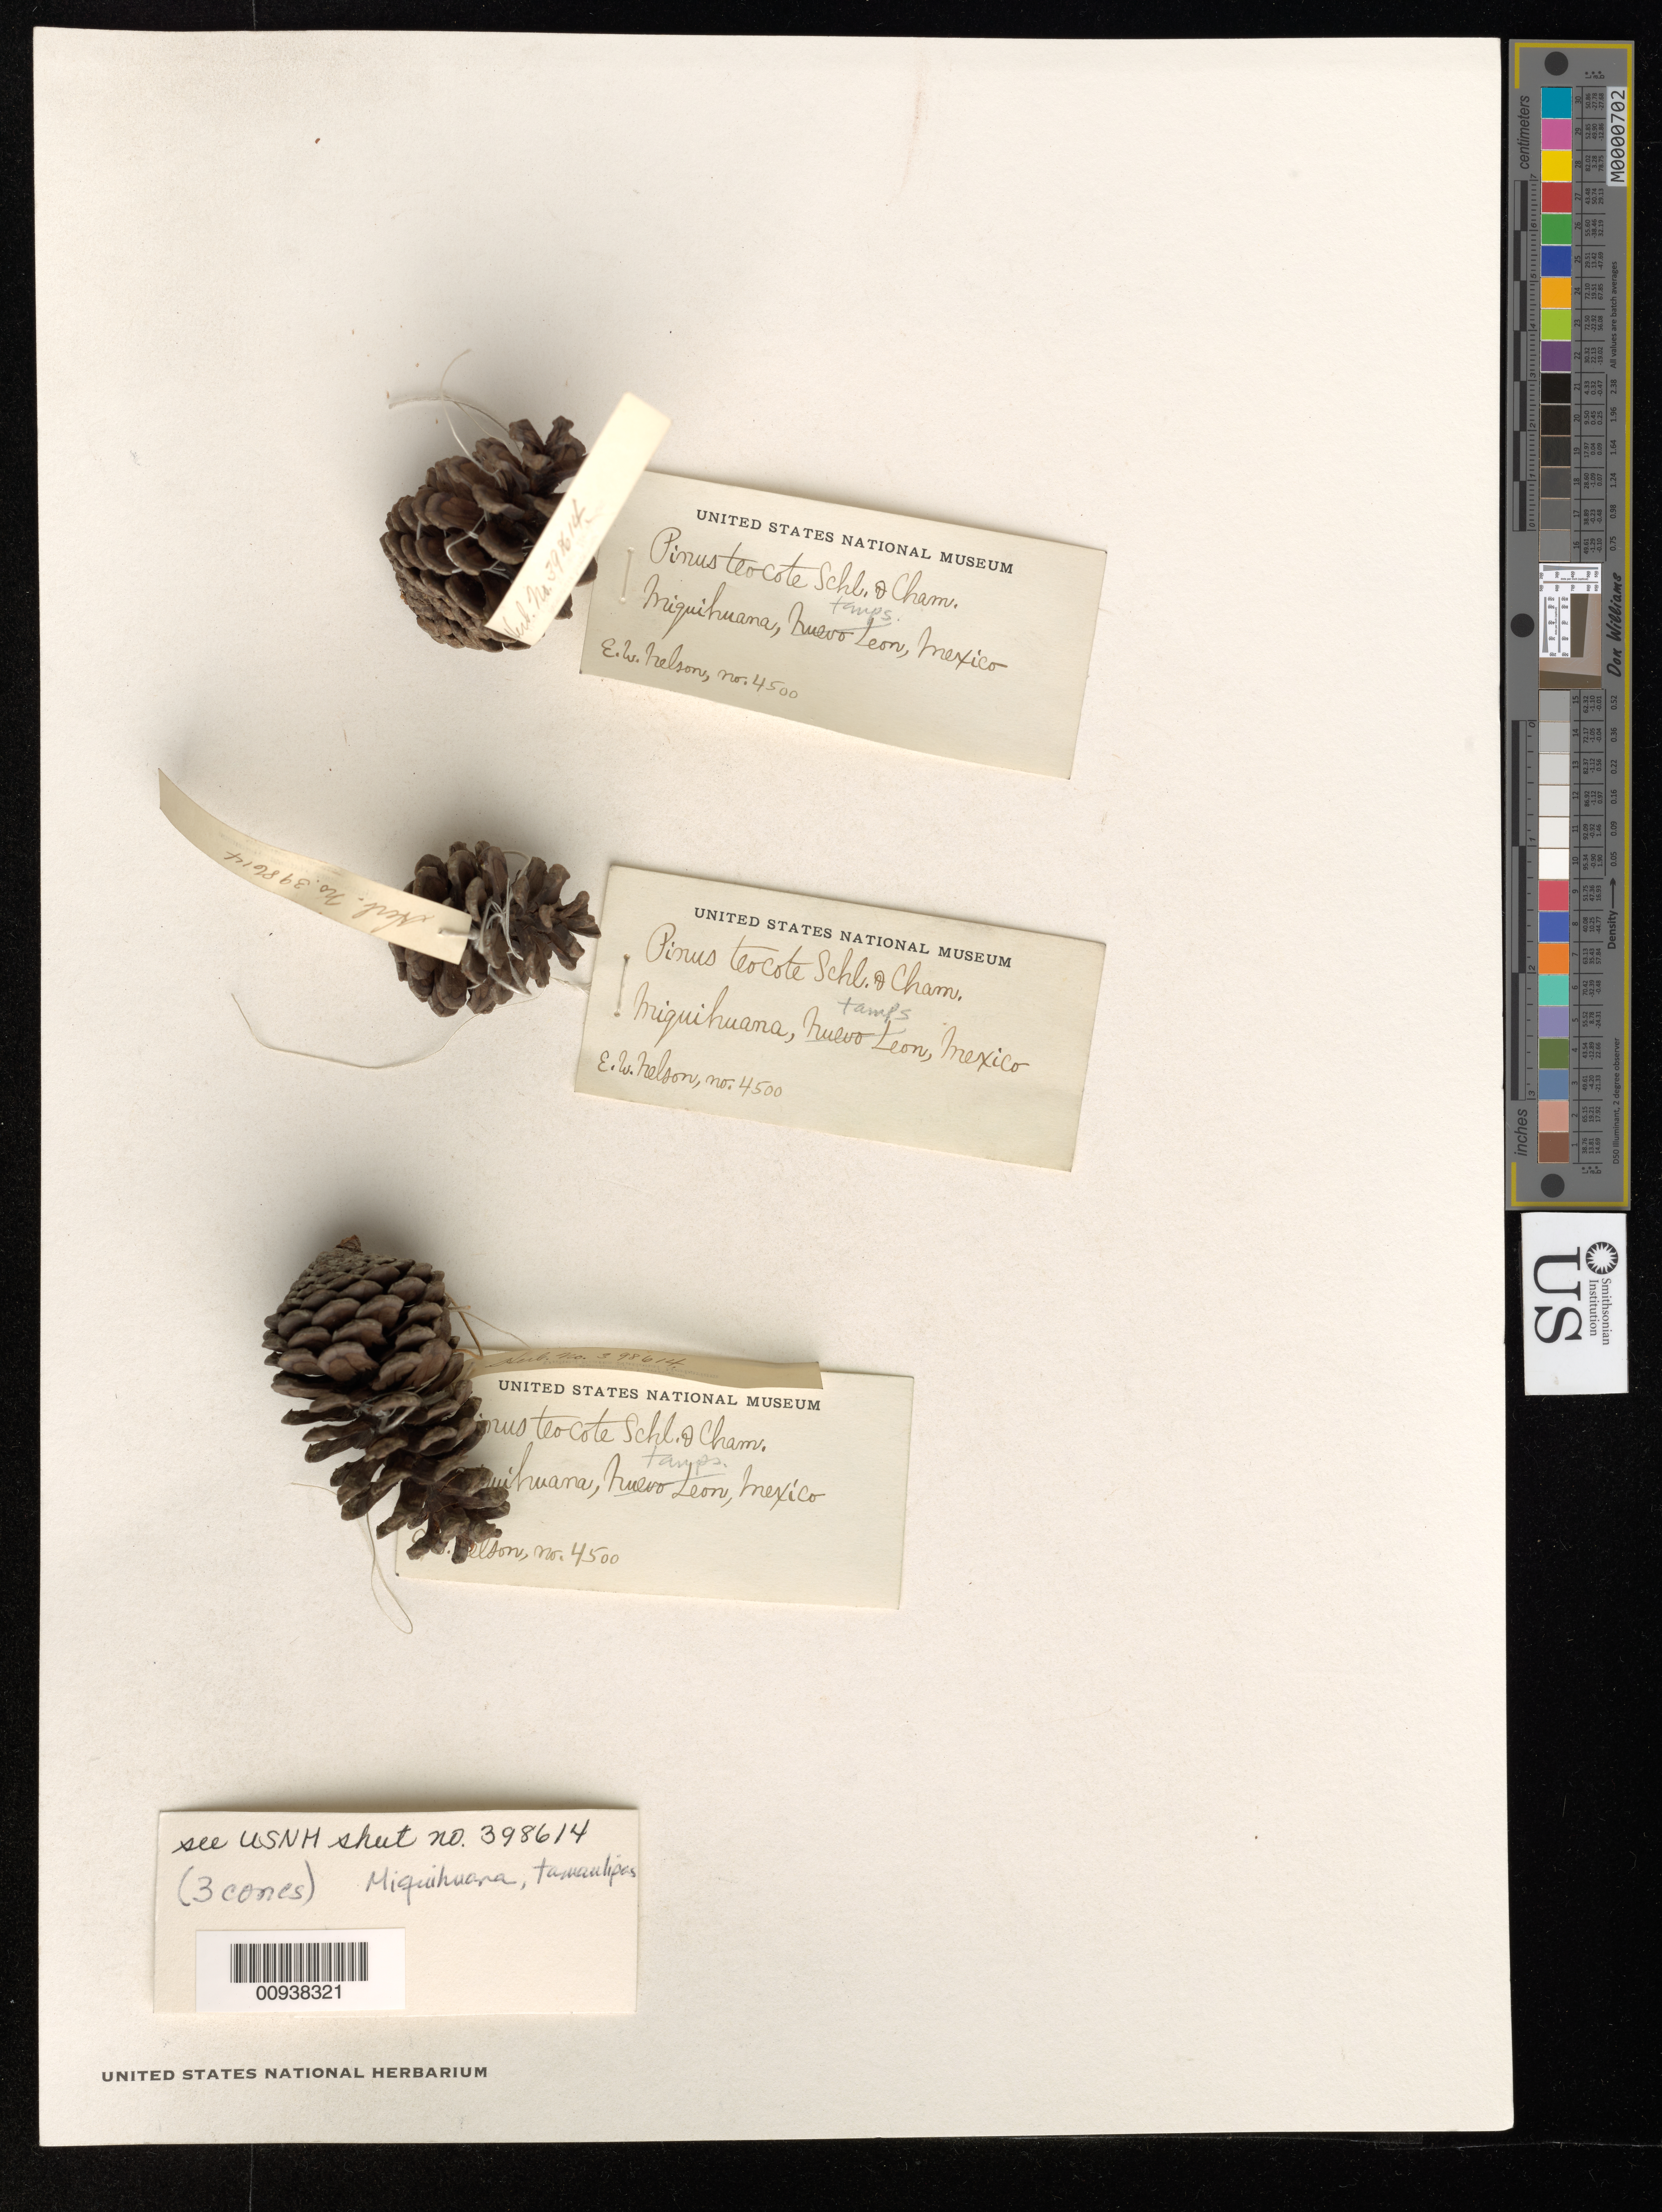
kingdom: Plantae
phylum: Tracheophyta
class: Pinopsida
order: Pinales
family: Pinaceae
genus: Pinus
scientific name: Pinus teocote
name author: Schltdl. & Cham.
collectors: E. W. Nelson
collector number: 4500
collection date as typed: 1898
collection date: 1898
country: Mexico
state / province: Tamaulipas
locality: Miquihuana.